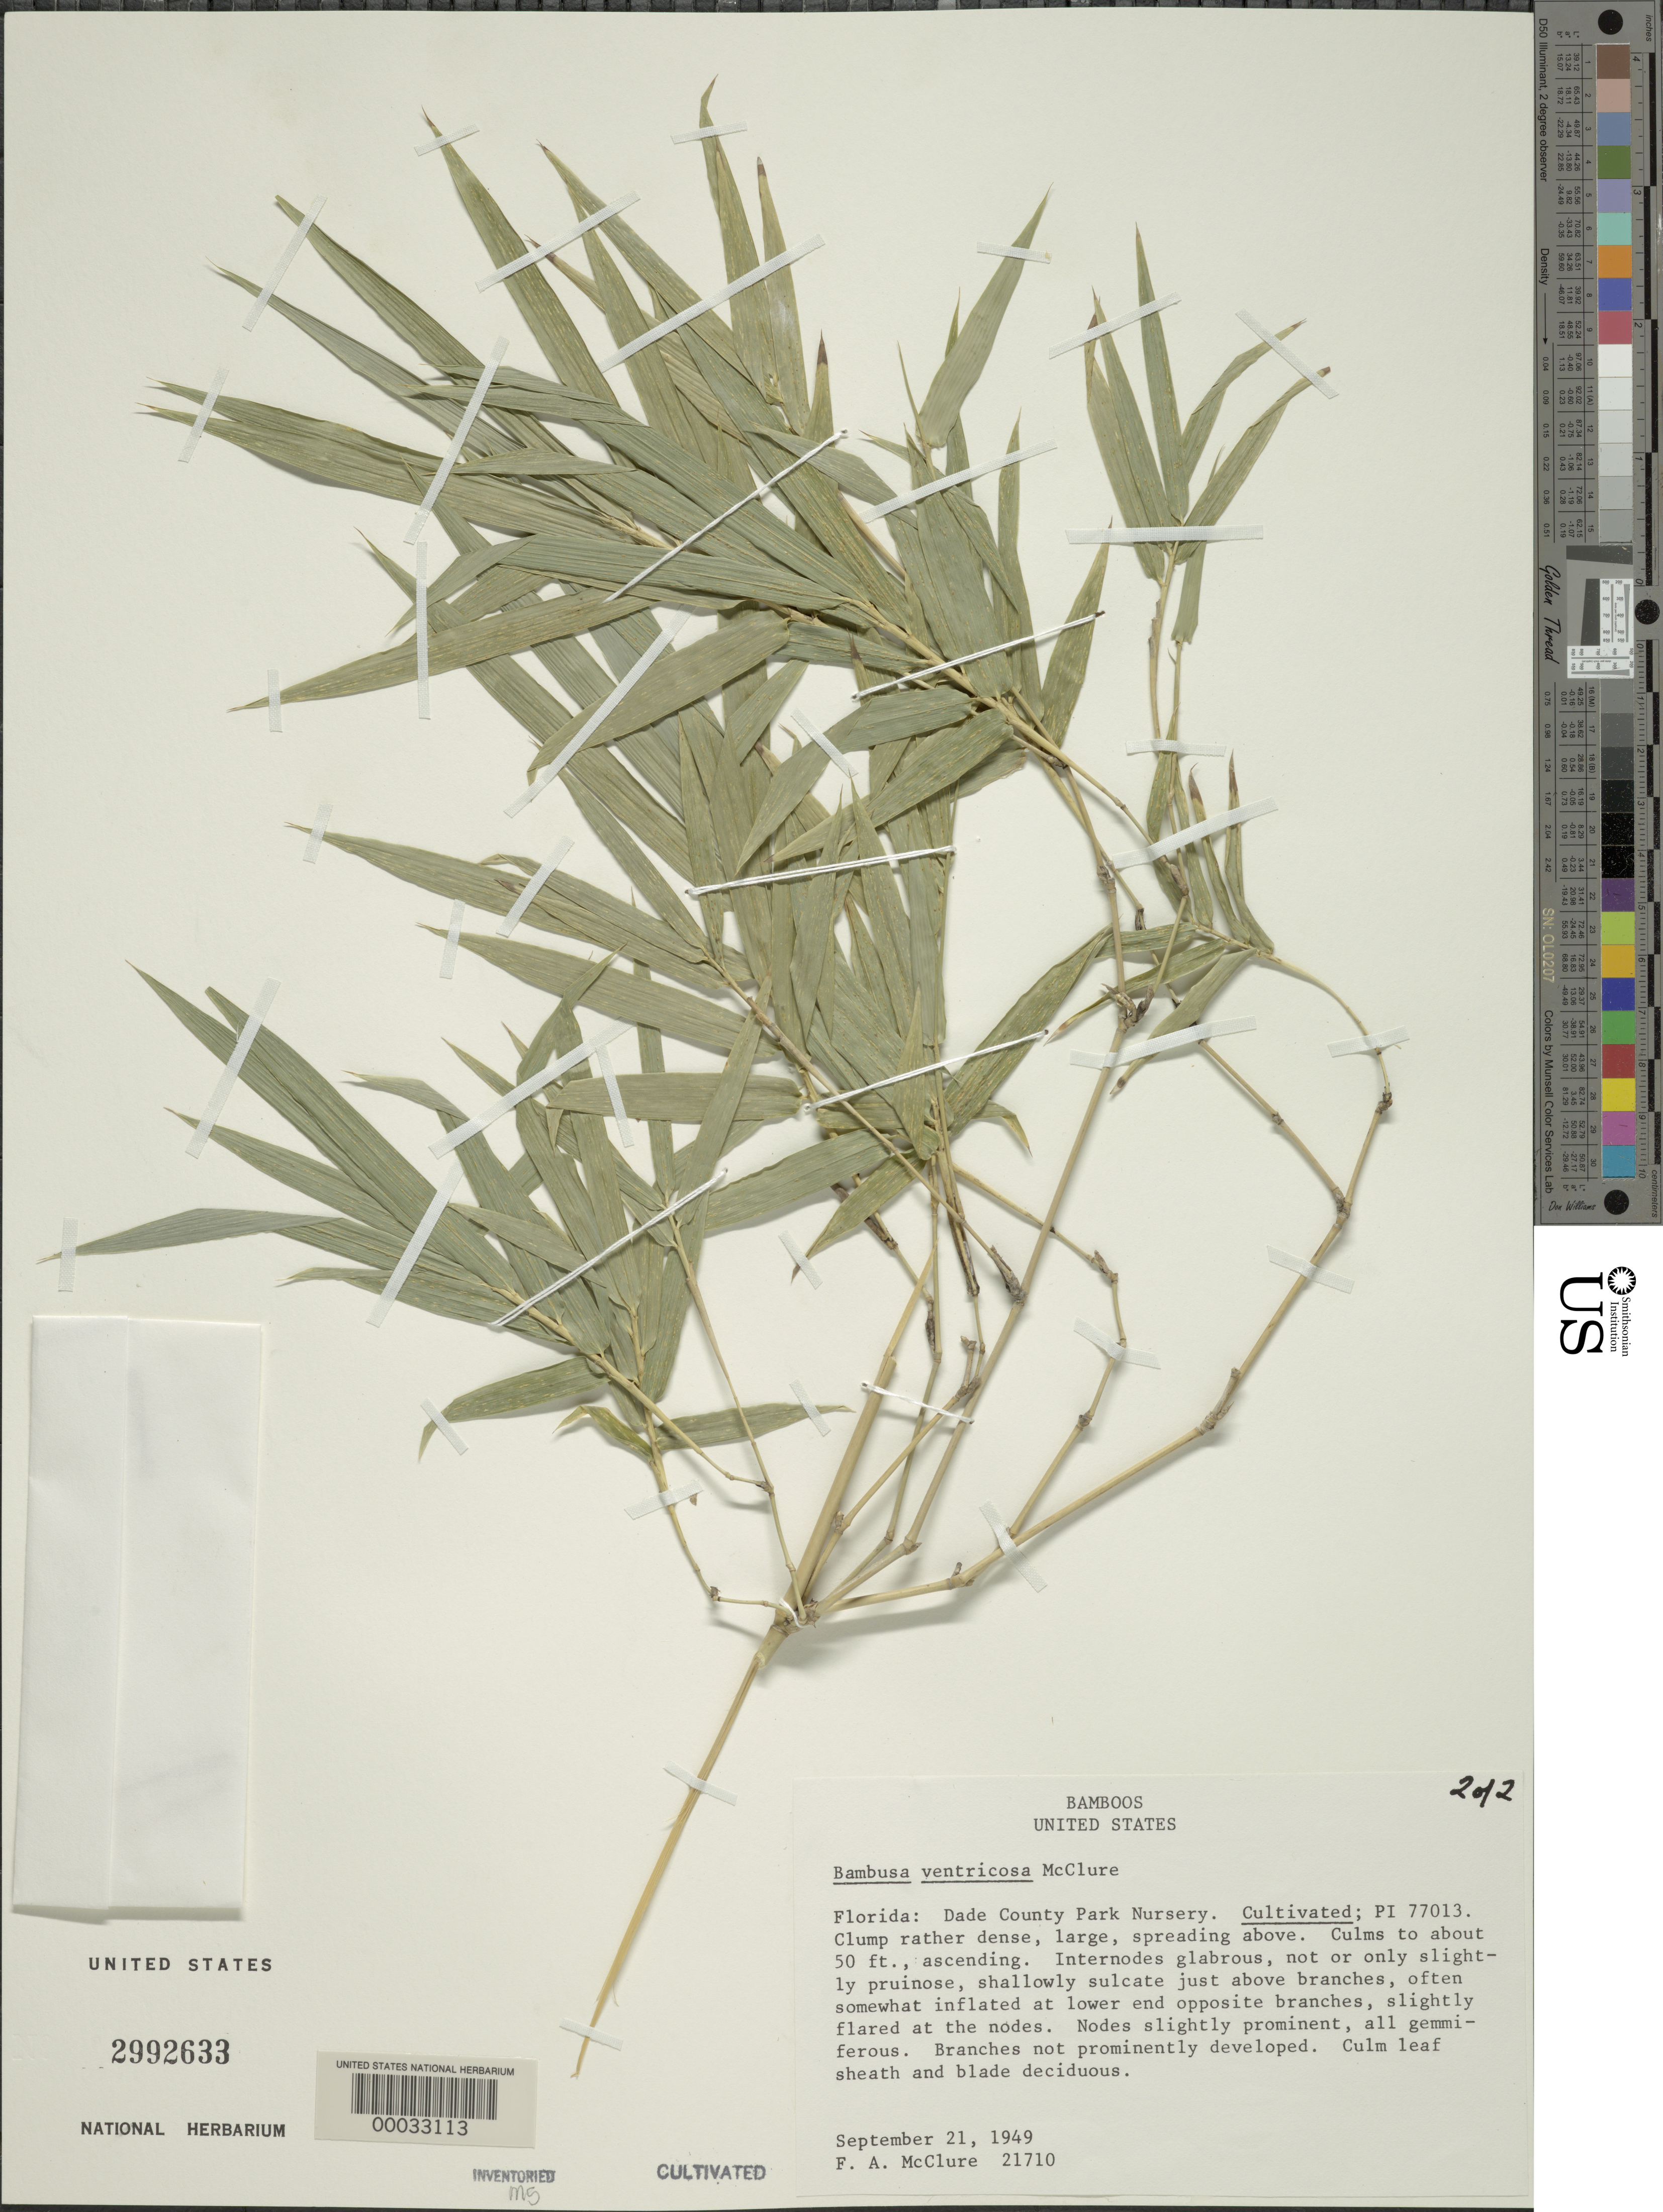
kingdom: Plantae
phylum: Tracheophyta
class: Liliopsida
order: Poales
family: Poaceae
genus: Bambusa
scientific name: Bambusa ventricosa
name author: McClure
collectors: F. A. McClure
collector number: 21710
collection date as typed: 21 Sep 1949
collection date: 1949-09-21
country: United States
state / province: Florida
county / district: Dade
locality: Dade county park nursery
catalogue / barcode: US 2992633